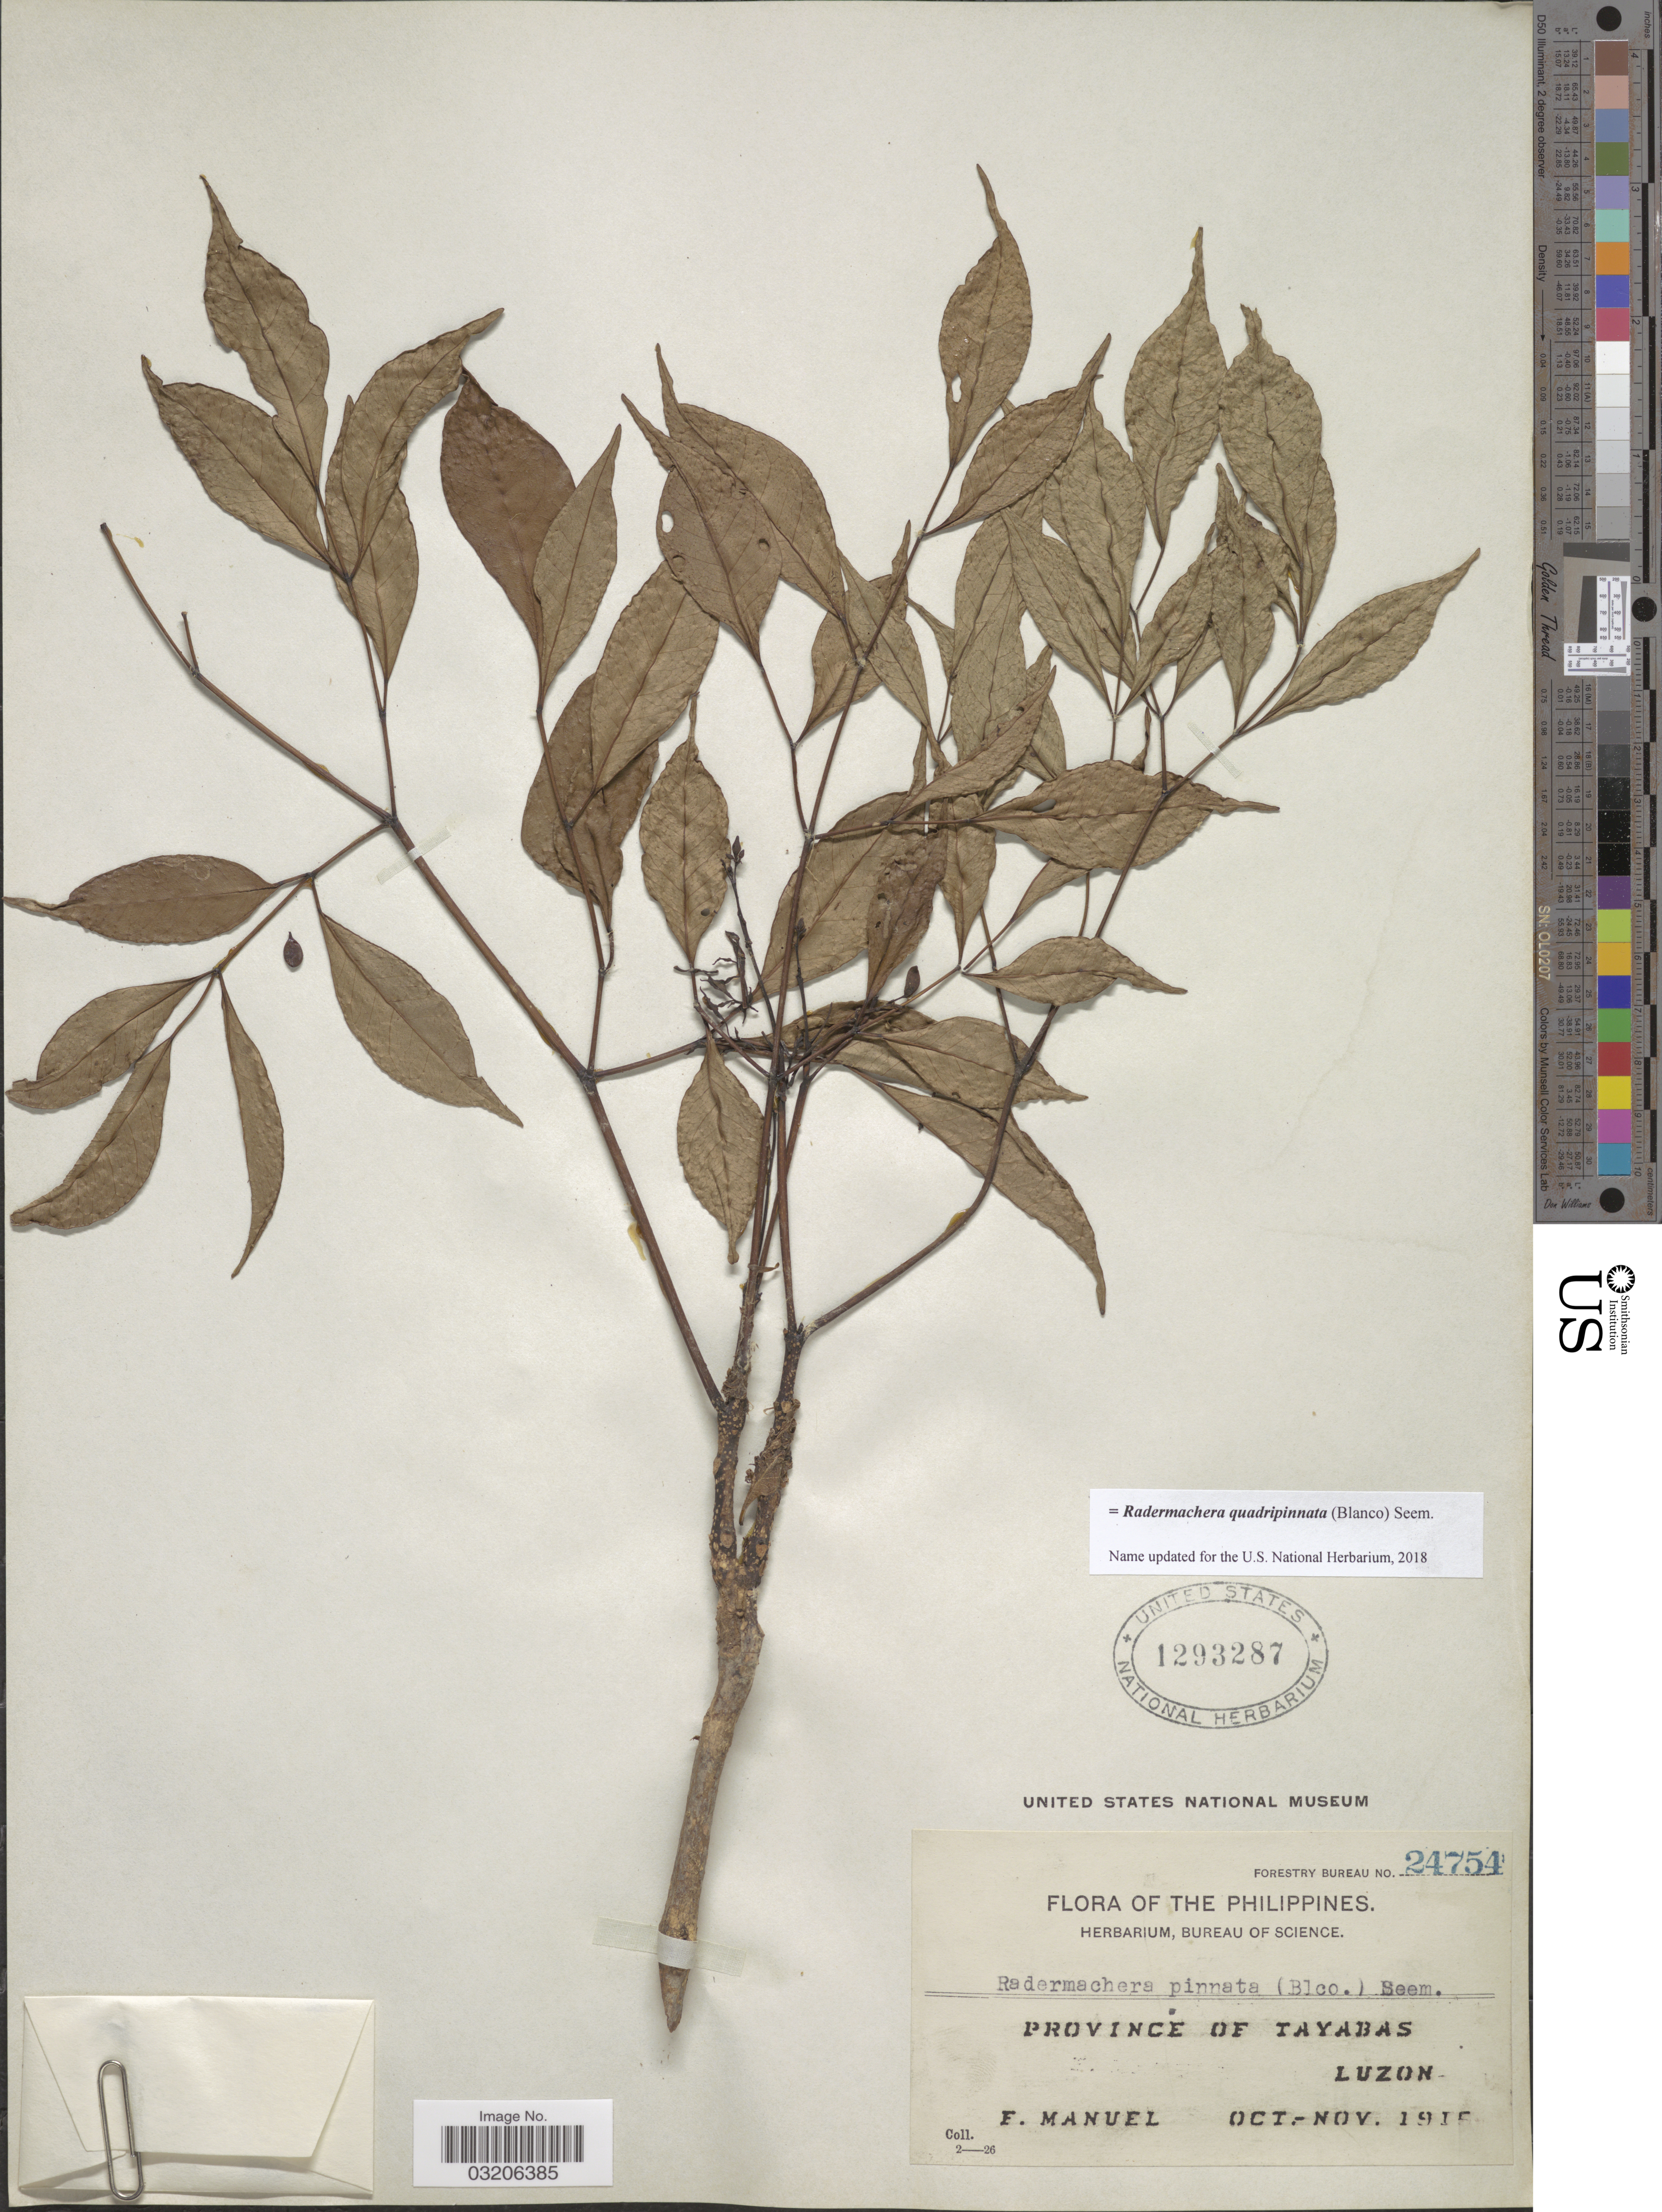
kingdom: Plantae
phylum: Tracheophyta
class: Magnoliopsida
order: Lamiales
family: Bignoniaceae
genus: Radermachera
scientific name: Radermachera quadripinnata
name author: (Blanco) Seem.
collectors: F. Manuel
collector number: Forestry Bureau 24754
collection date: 1915-10/1915-11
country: Philippines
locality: Province of Tayabas, Luzon.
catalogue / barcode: US 1293287